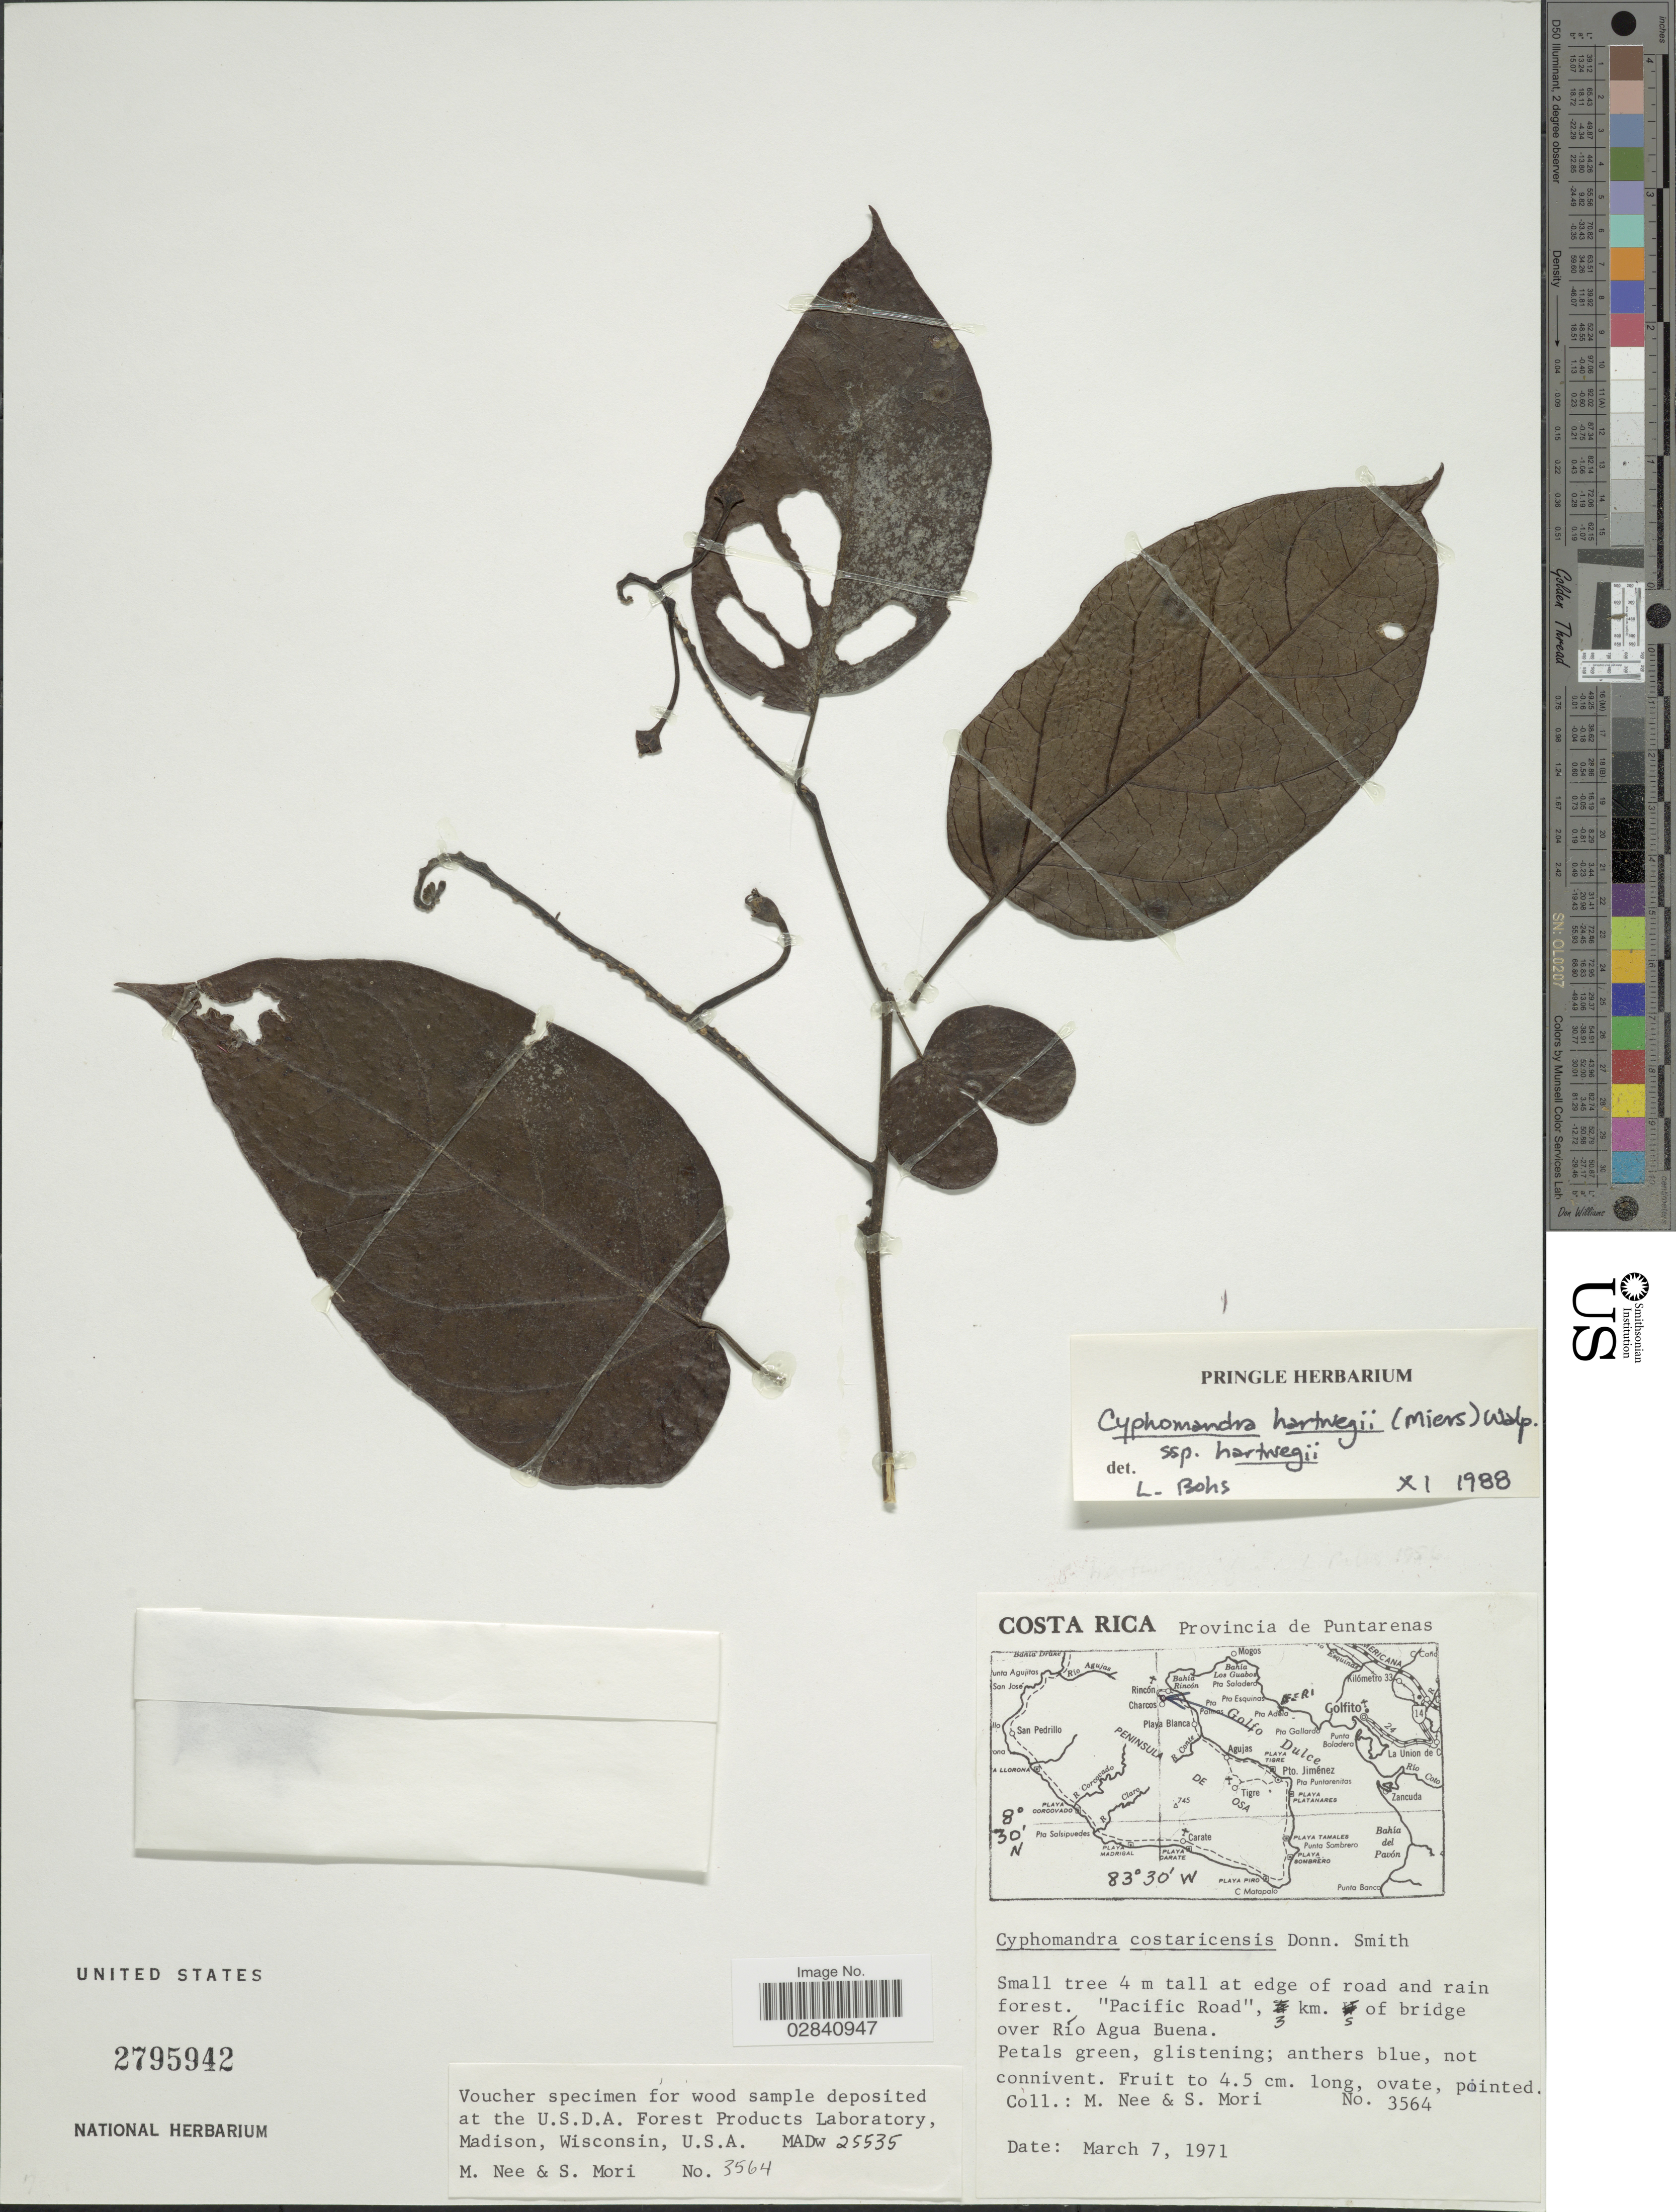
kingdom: Plantae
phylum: Tracheophyta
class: Magnoliopsida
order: Solanales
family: Solanaceae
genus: Cyphomandra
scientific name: Cyphomandra hartwegii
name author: (Miers) Sendtn. ex Walp.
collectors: M. Nee & S. Mori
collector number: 3564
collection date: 1971-03-07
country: Costa Rica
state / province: Puntarenas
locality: At edge of road and rain forest. "Pacific Road", 3 km. S of bridge, over Río Agua Buena.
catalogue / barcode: US 2795942